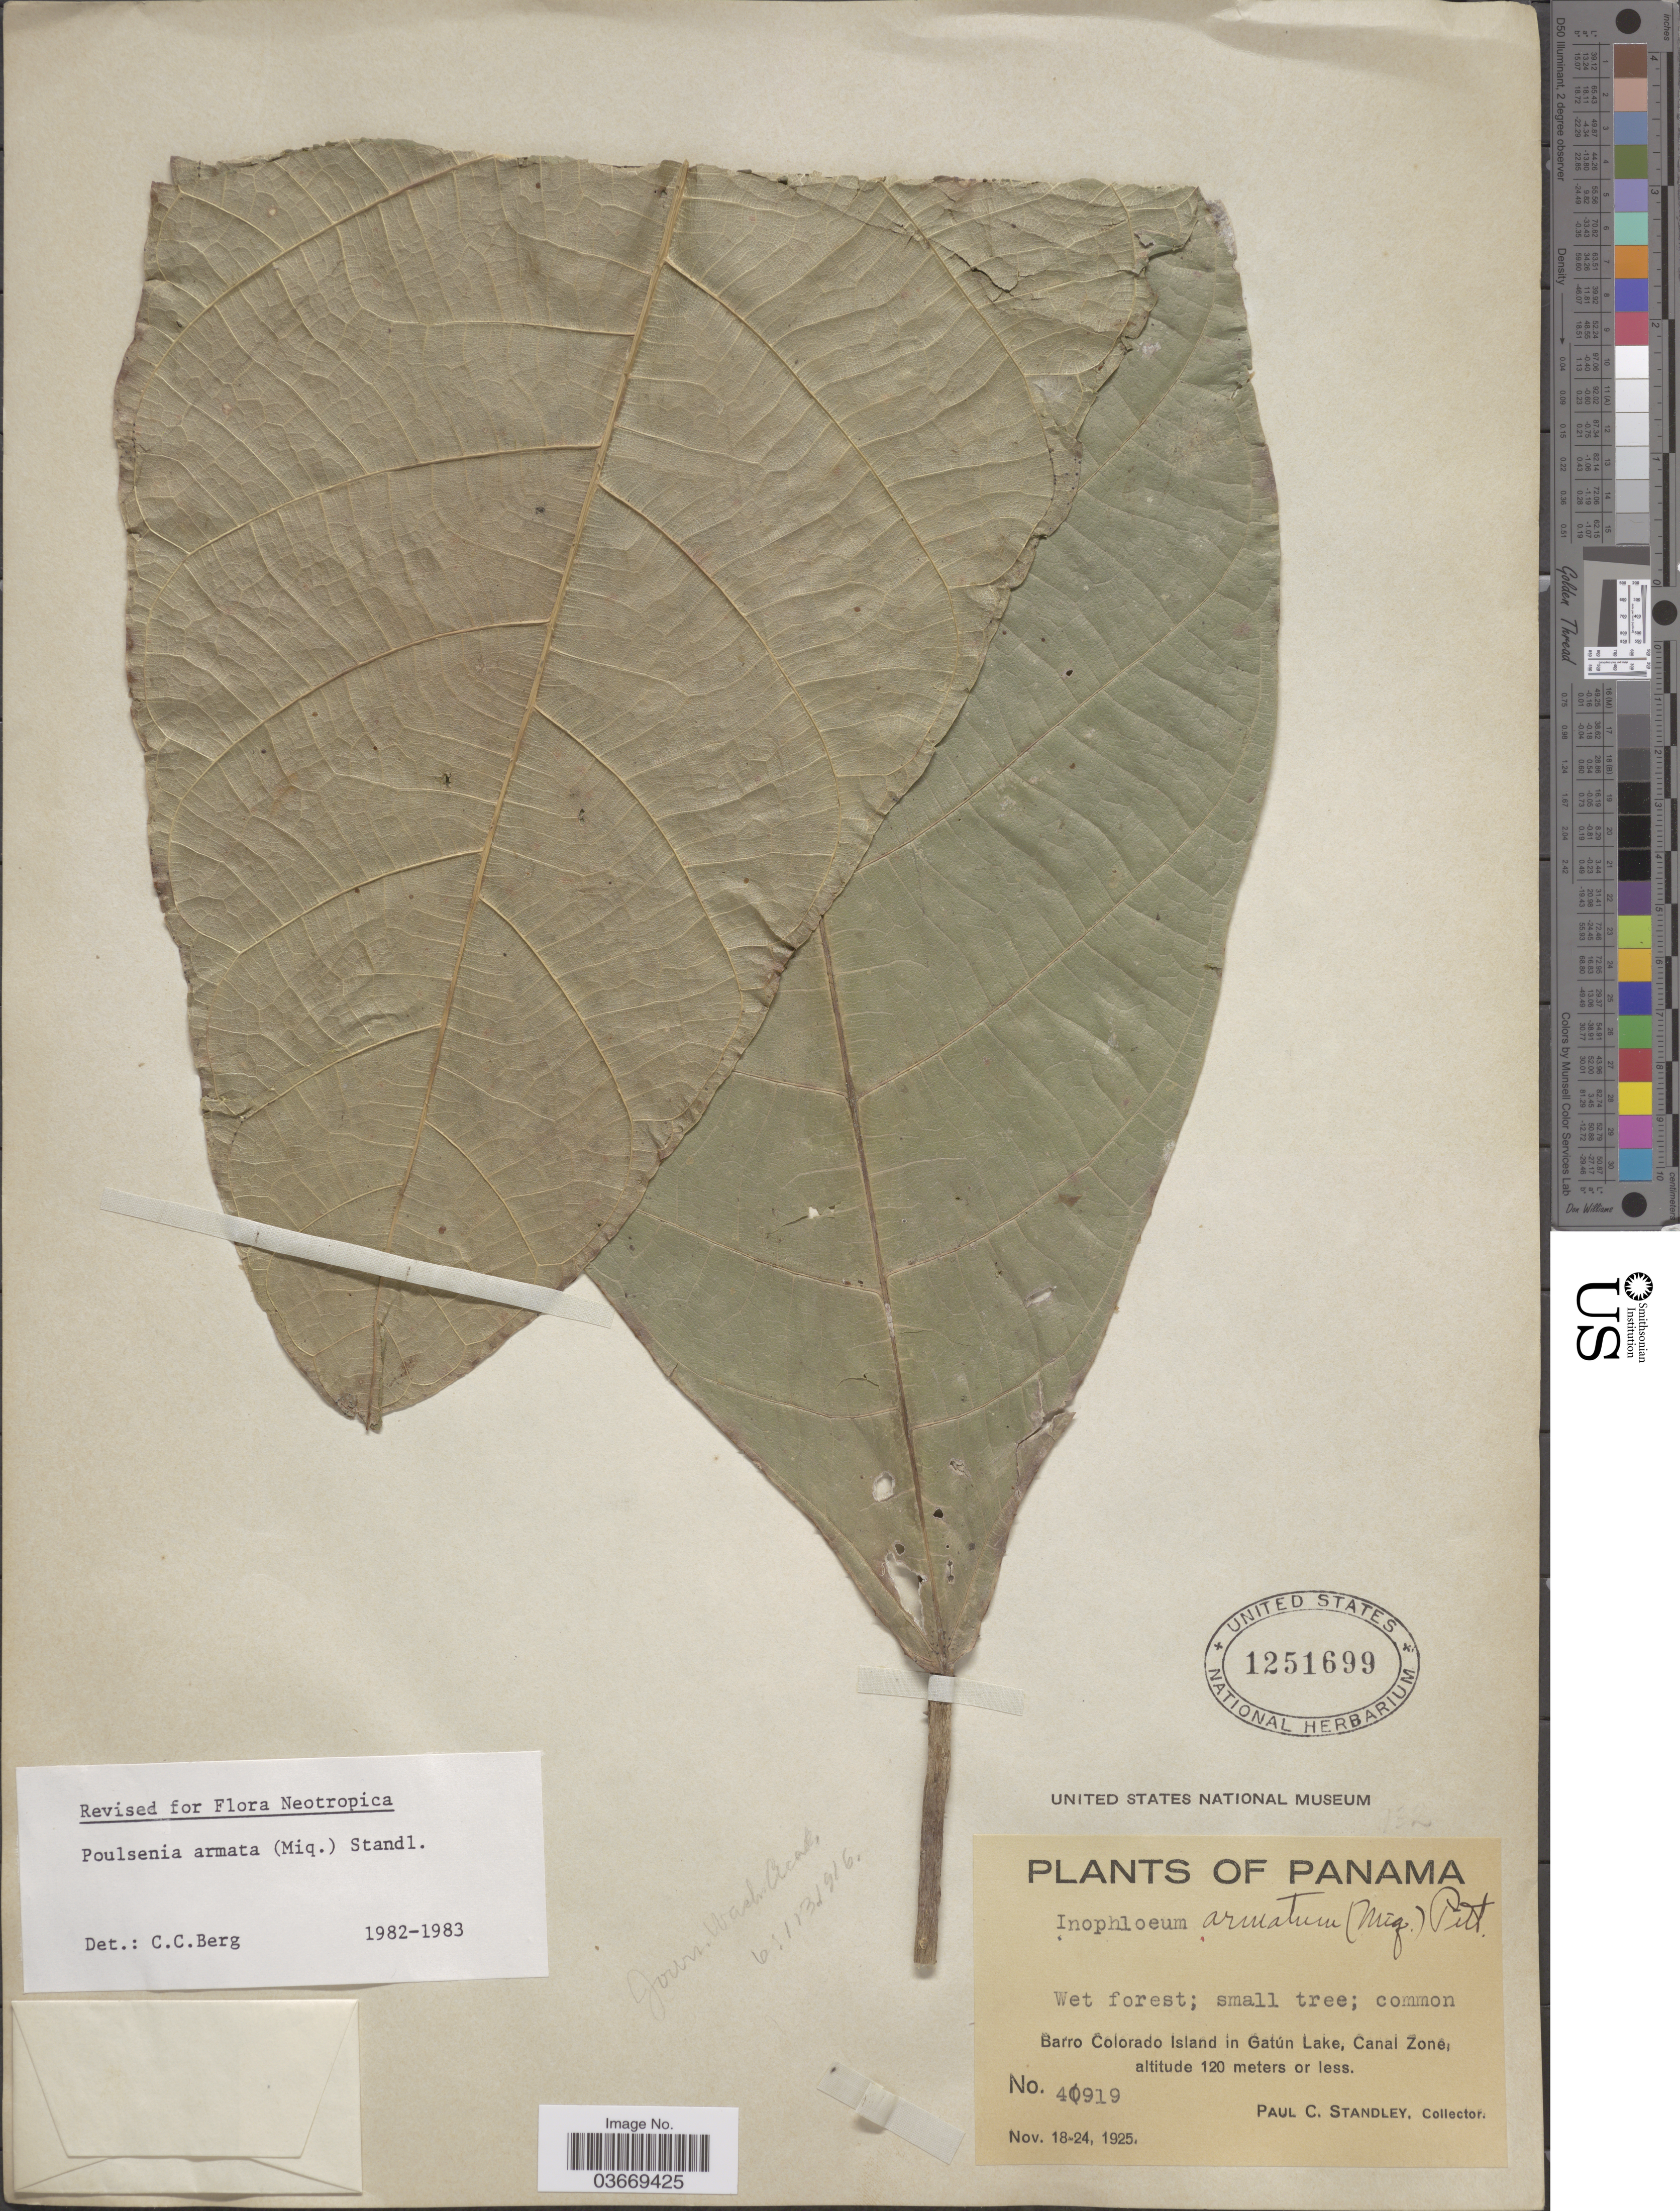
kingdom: Plantae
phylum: Tracheophyta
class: Magnoliopsida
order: Rosales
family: Moraceae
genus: Poulsenia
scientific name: Poulsenia armata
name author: (Miq.) Standl.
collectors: P. C. Standley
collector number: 40919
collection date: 1925-11-18/1925-11-24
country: Panama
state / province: Colón / Panamá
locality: Barro Colorado Island in Gatún Lake, Canal Zone.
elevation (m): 120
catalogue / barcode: US 1251699